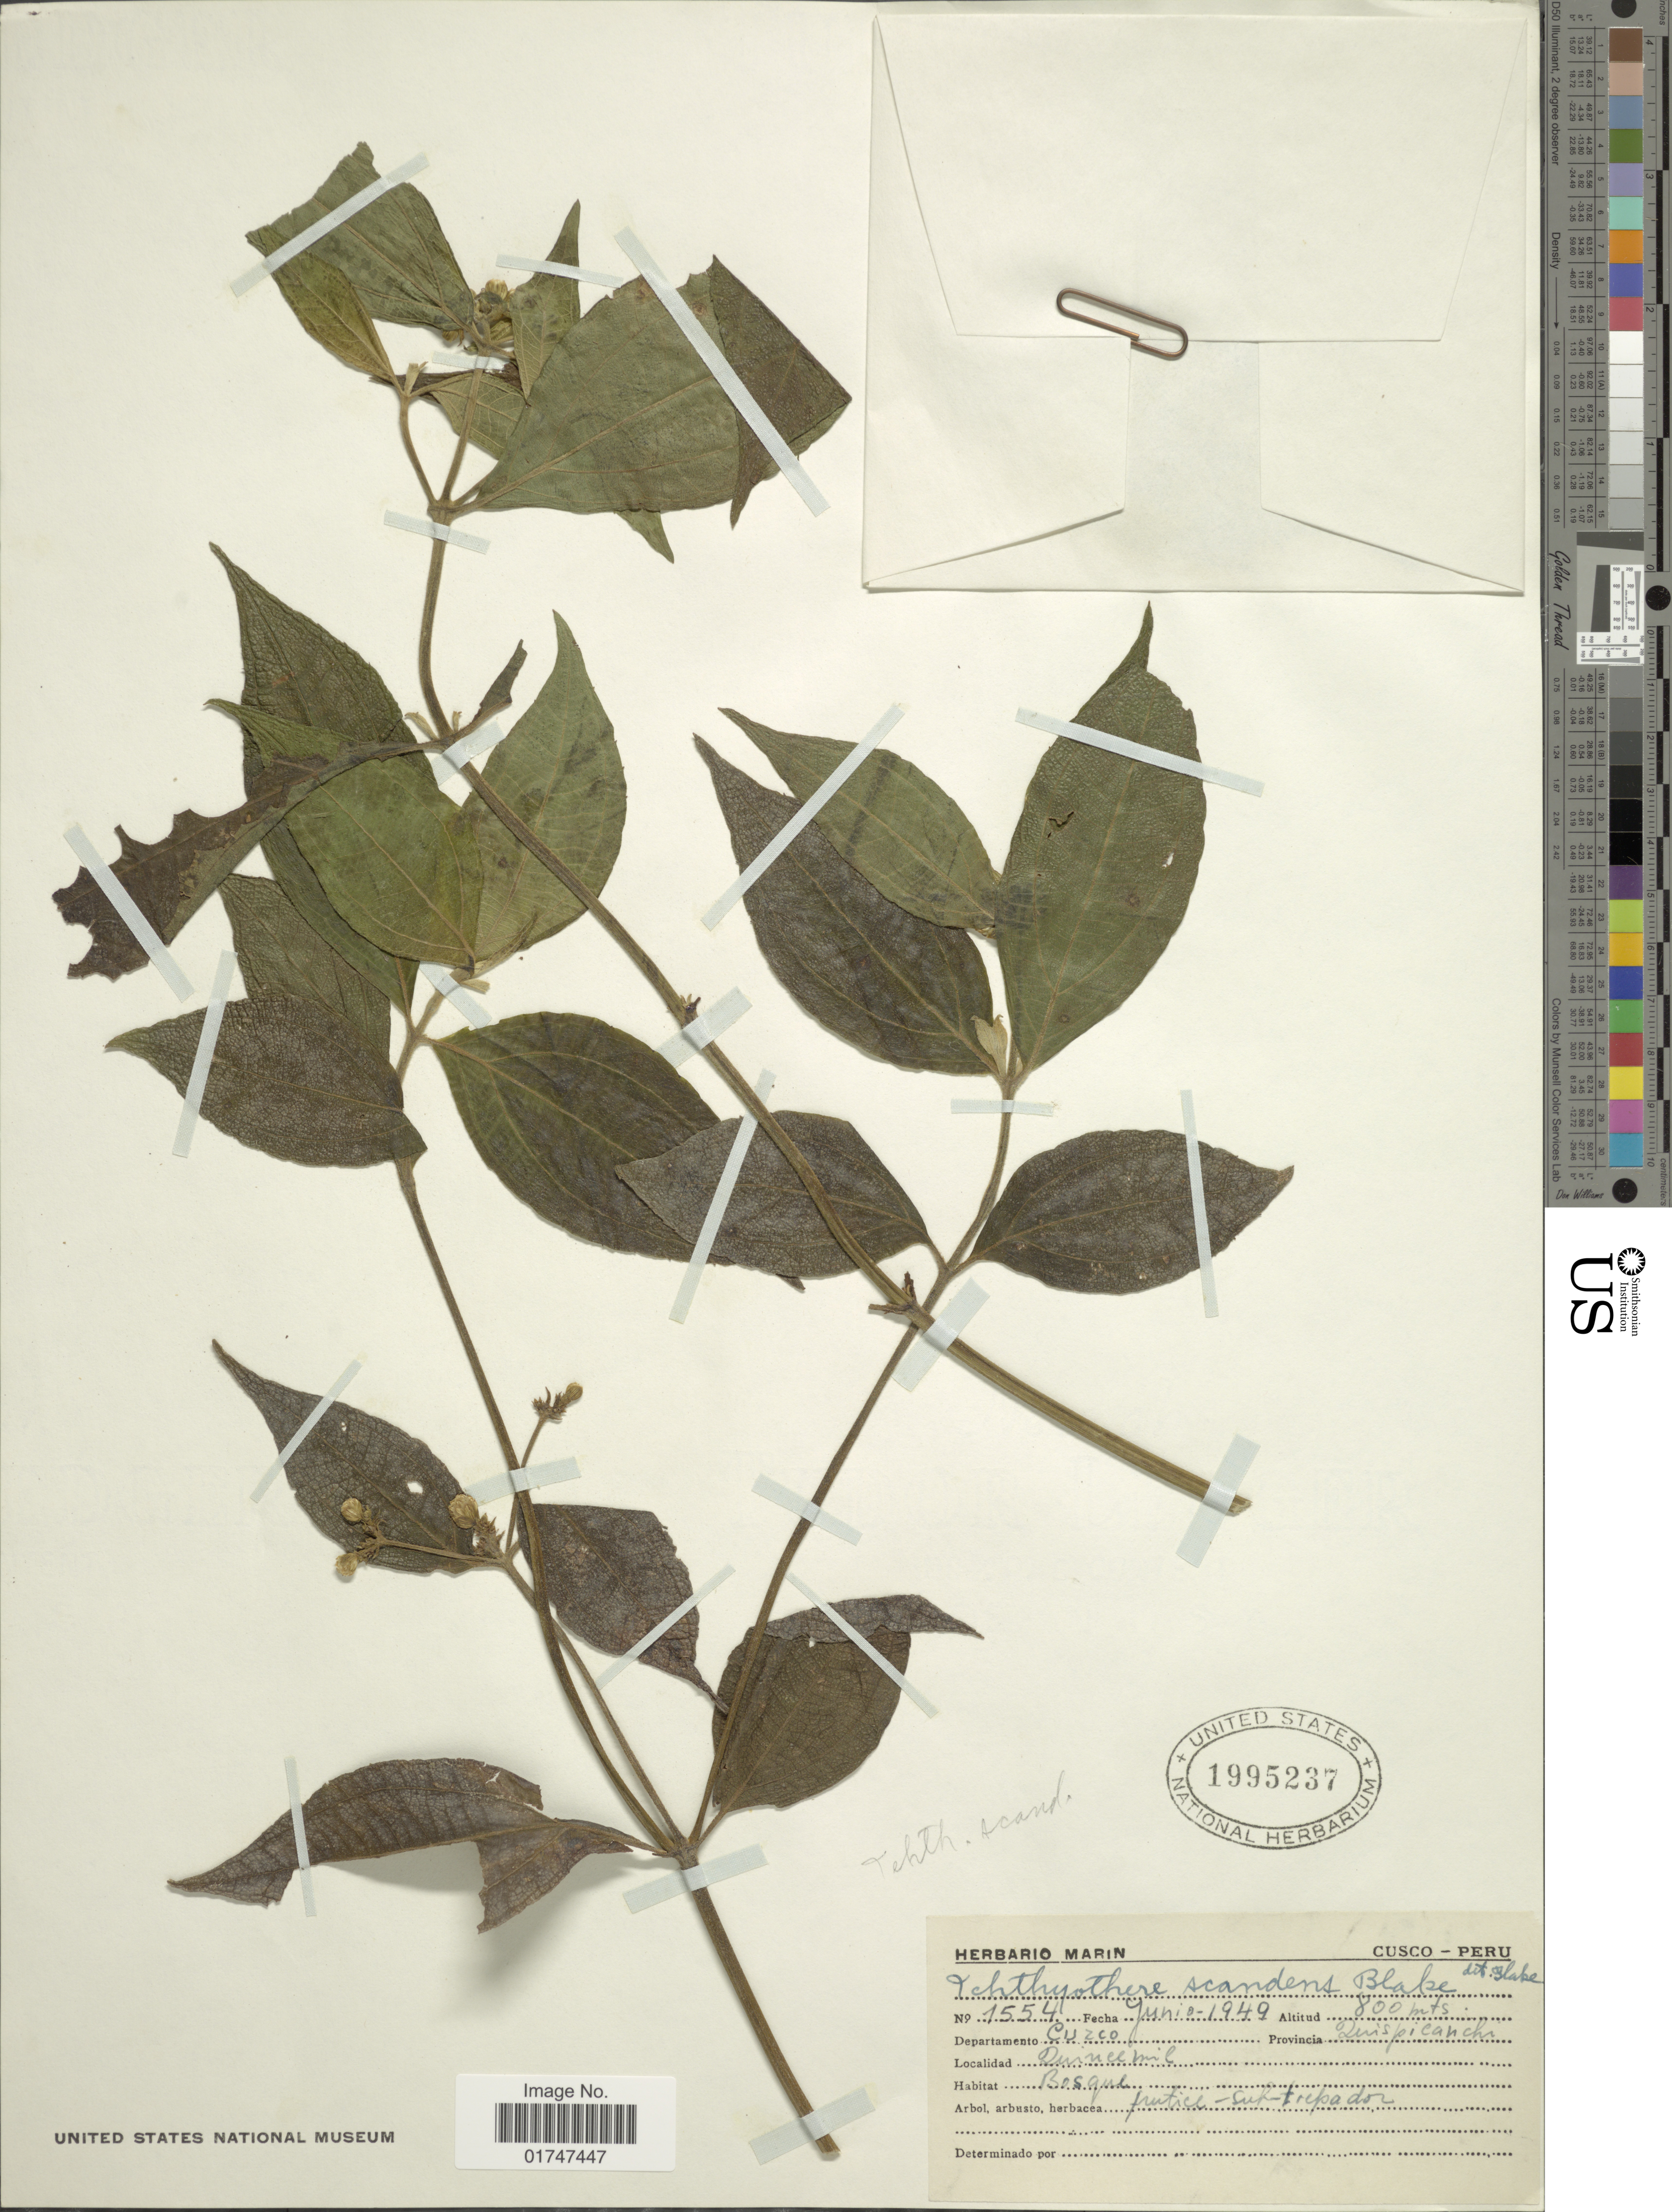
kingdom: Plantae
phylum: Tracheophyta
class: Magnoliopsida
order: Asterales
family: Asteraceae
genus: Ichthyothere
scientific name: Ichthyothere scandens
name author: S.F. Blake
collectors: ex herb. Marin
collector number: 1554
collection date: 1949-06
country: Peru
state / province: Cusco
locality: Quincemil, Provincia Quispicanchi, Departamento Cuzco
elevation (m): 800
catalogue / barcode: US 1995237